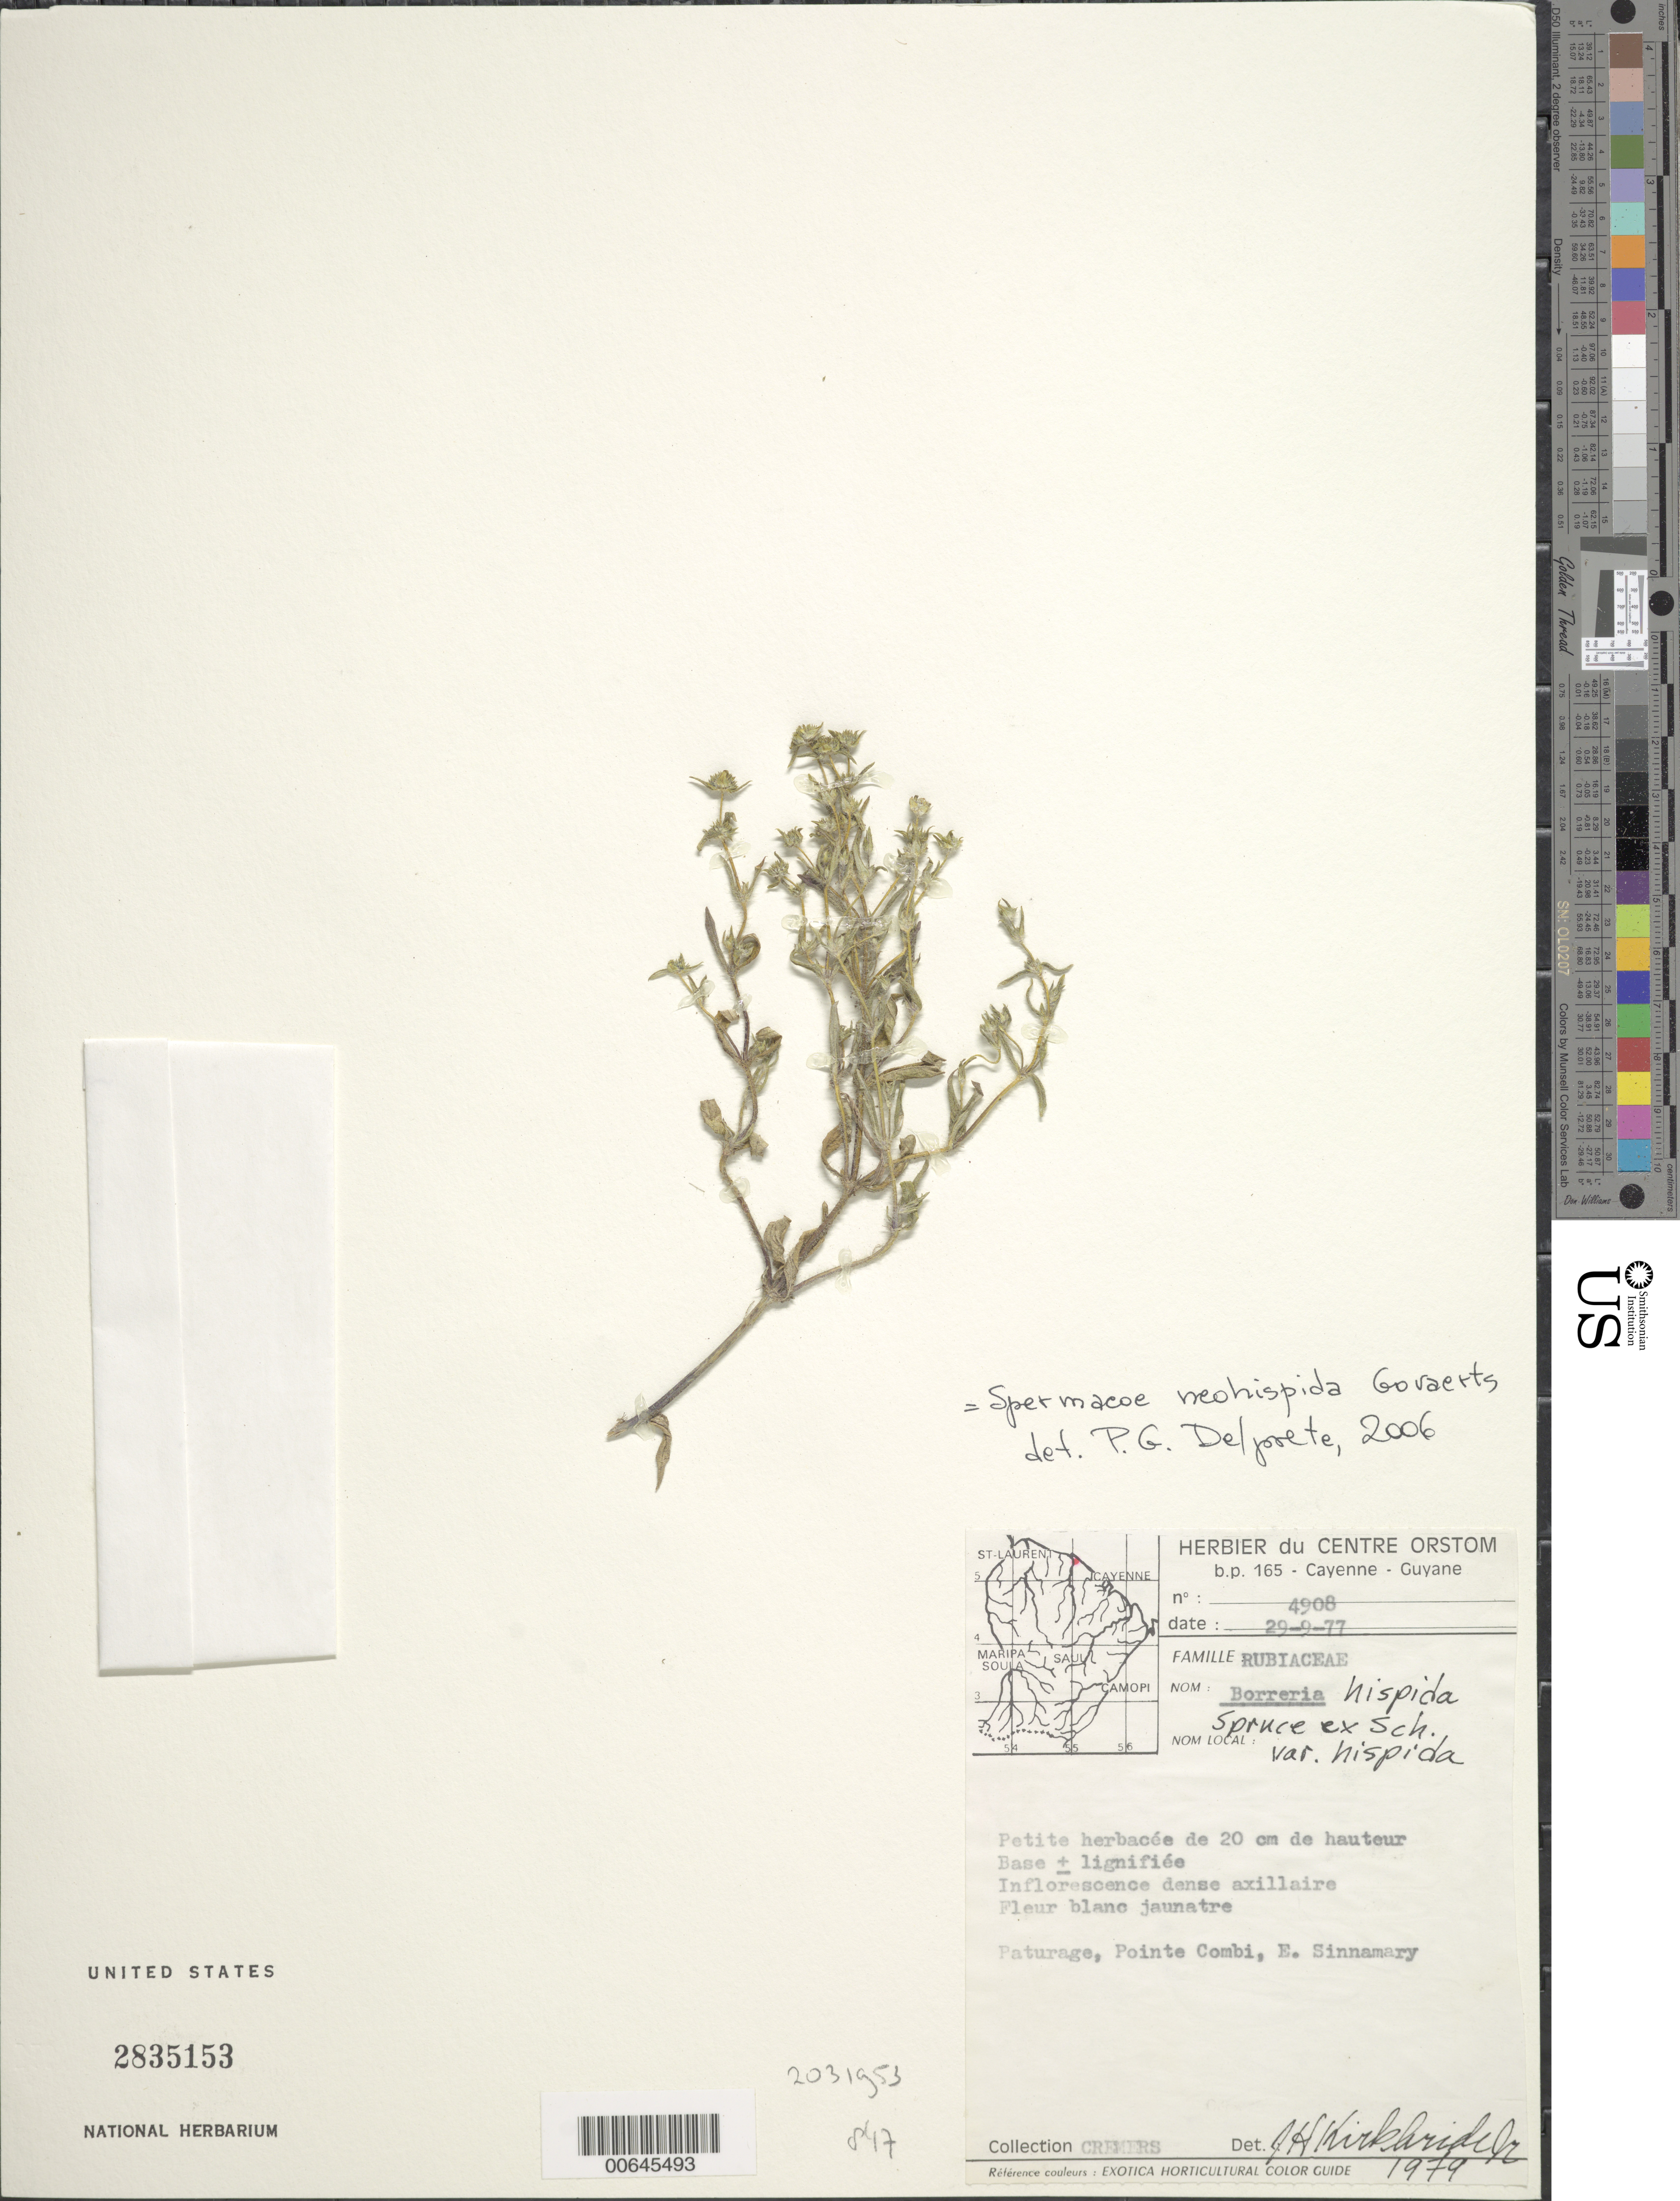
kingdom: Plantae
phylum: Tracheophyta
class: Magnoliopsida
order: Gentianales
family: Rubiaceae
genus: Spermacoce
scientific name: Spermacoce neohispida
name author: Govaerts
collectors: Cremers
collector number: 4908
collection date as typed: Transcribed d/m/y: 29/9/77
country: French Guiana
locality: Paturage, Pointe Combi, E. Sinnamary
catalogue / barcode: US 2835153